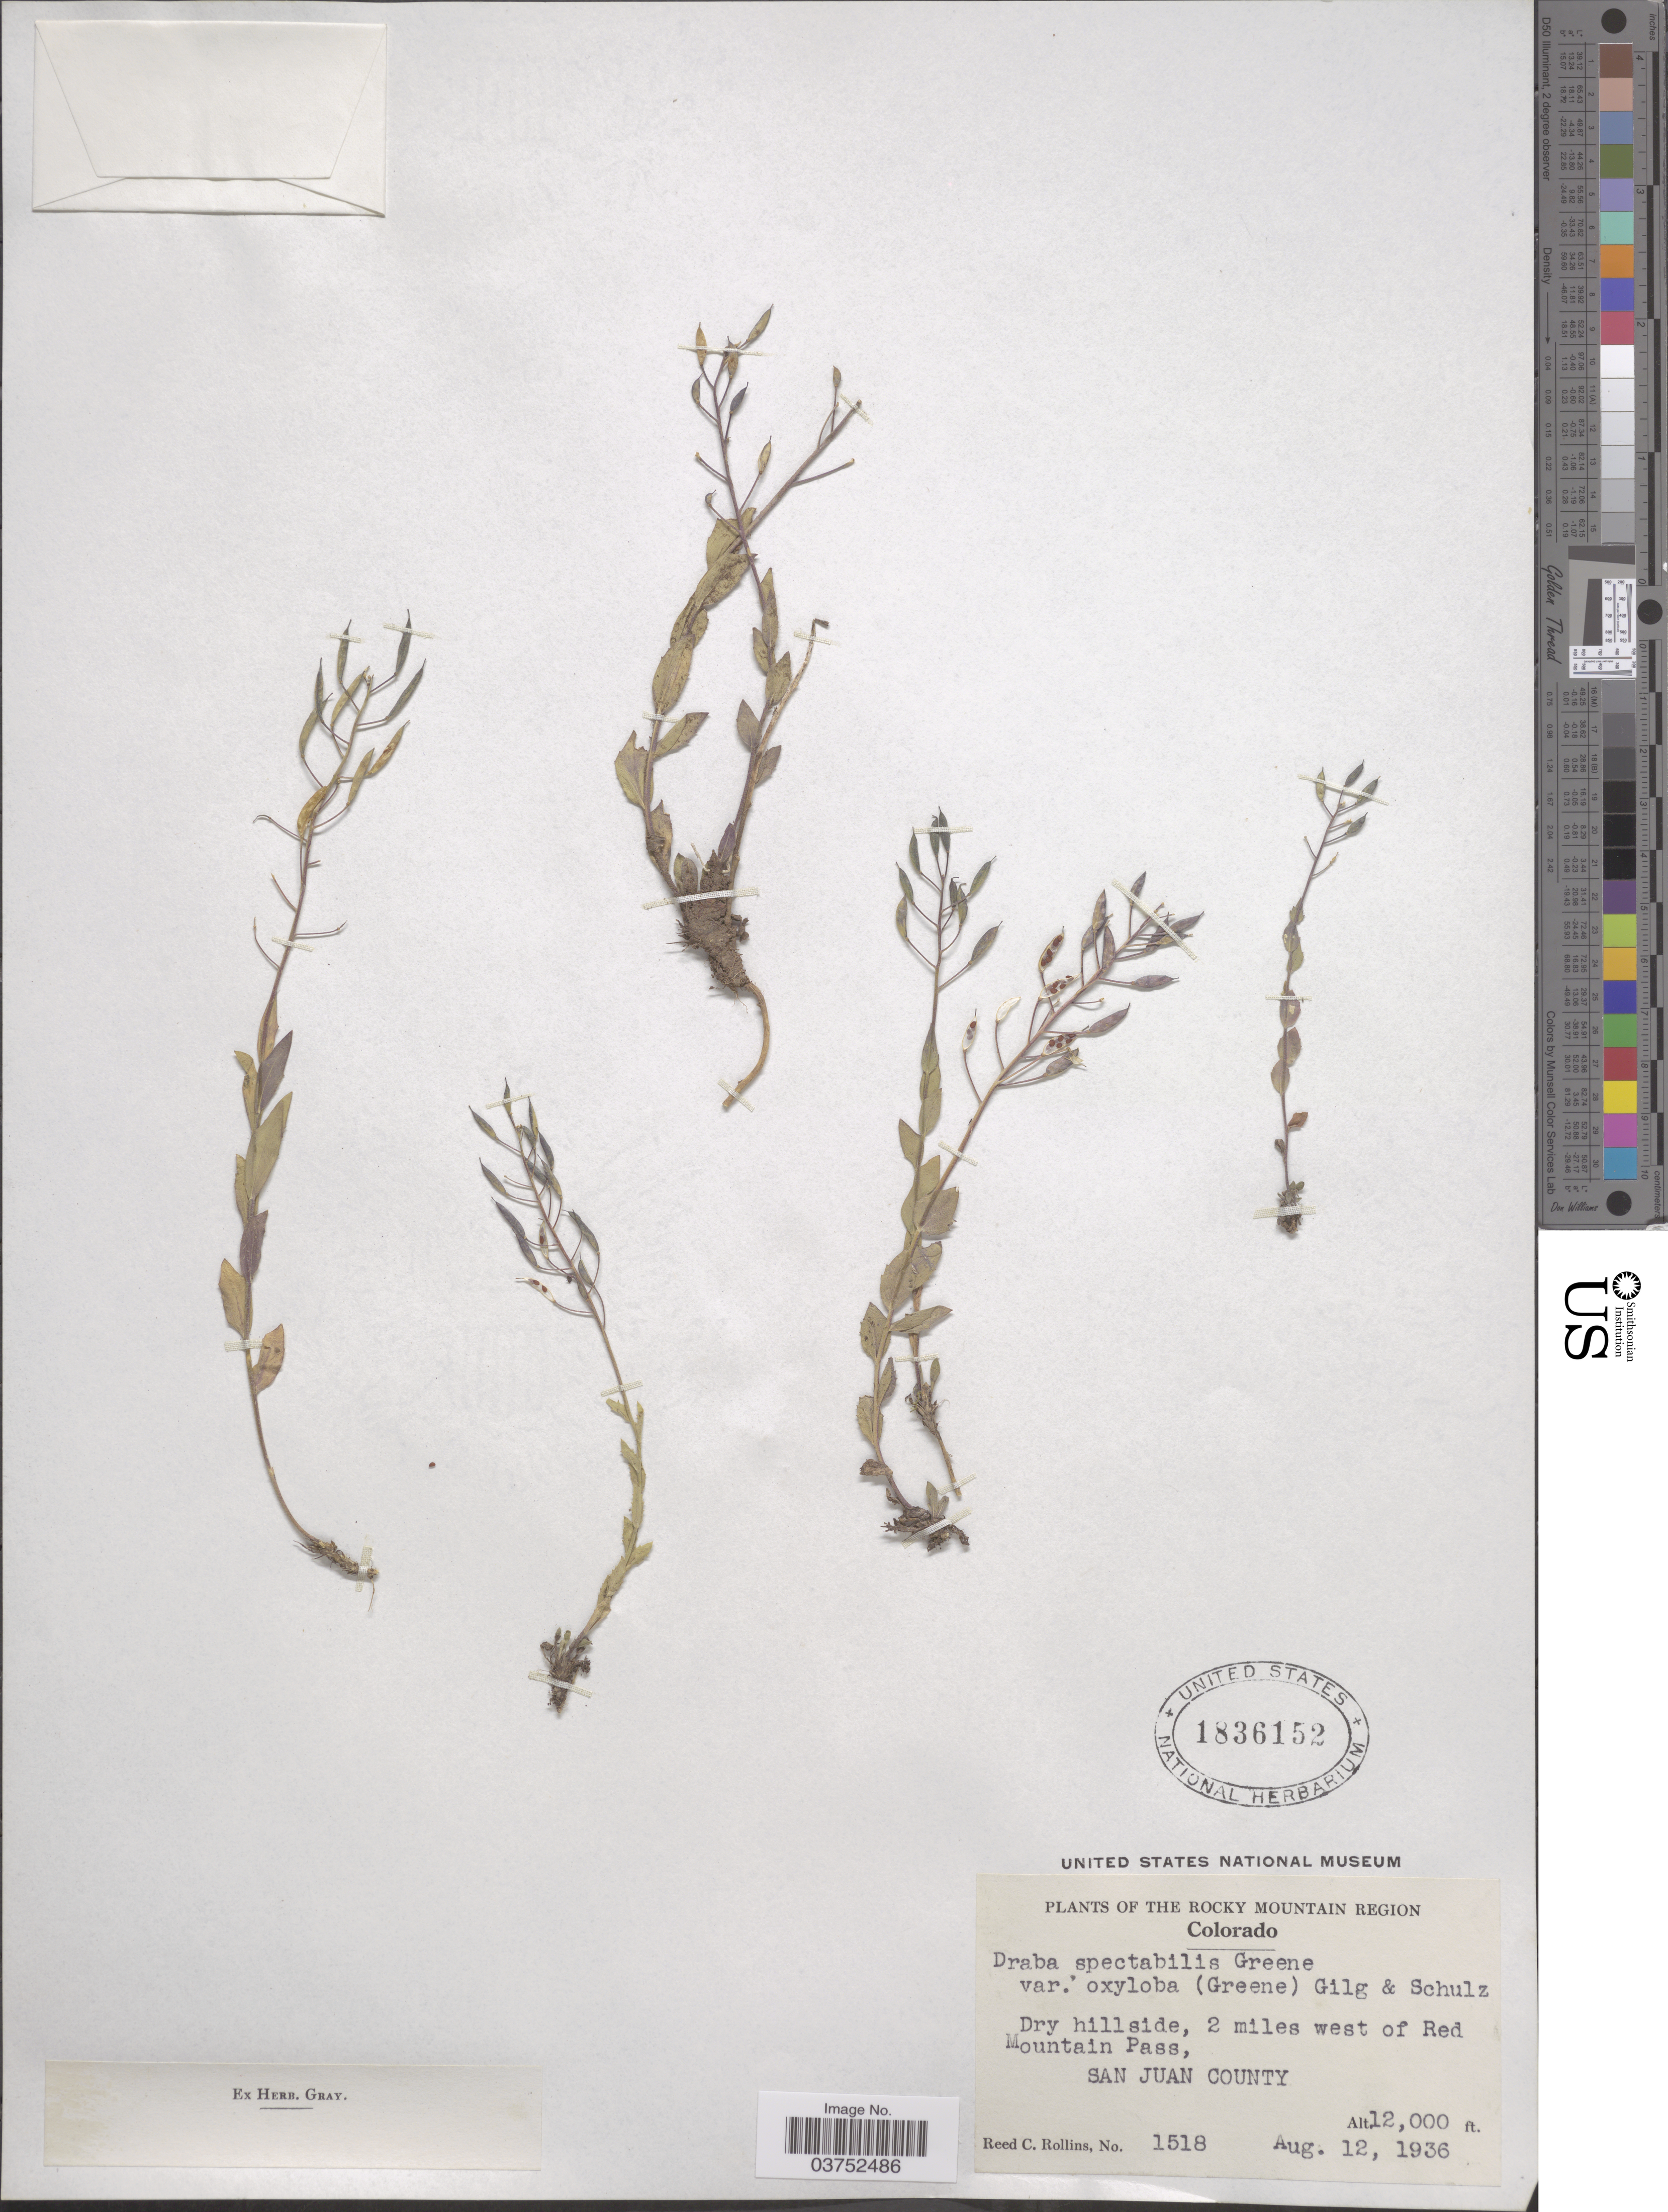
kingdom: Plantae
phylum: Tracheophyta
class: Magnoliopsida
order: Brassicales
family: Brassicaceae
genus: Draba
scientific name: Draba spectabilis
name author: Greene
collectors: R. C. Rollins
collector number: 1518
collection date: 1936-08-12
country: United States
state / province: Colorado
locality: The Rocky Mountain Region. 2 miles west of Red Mountain Pass, San Juan County.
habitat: dry hillside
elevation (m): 3658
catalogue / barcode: US 1836152